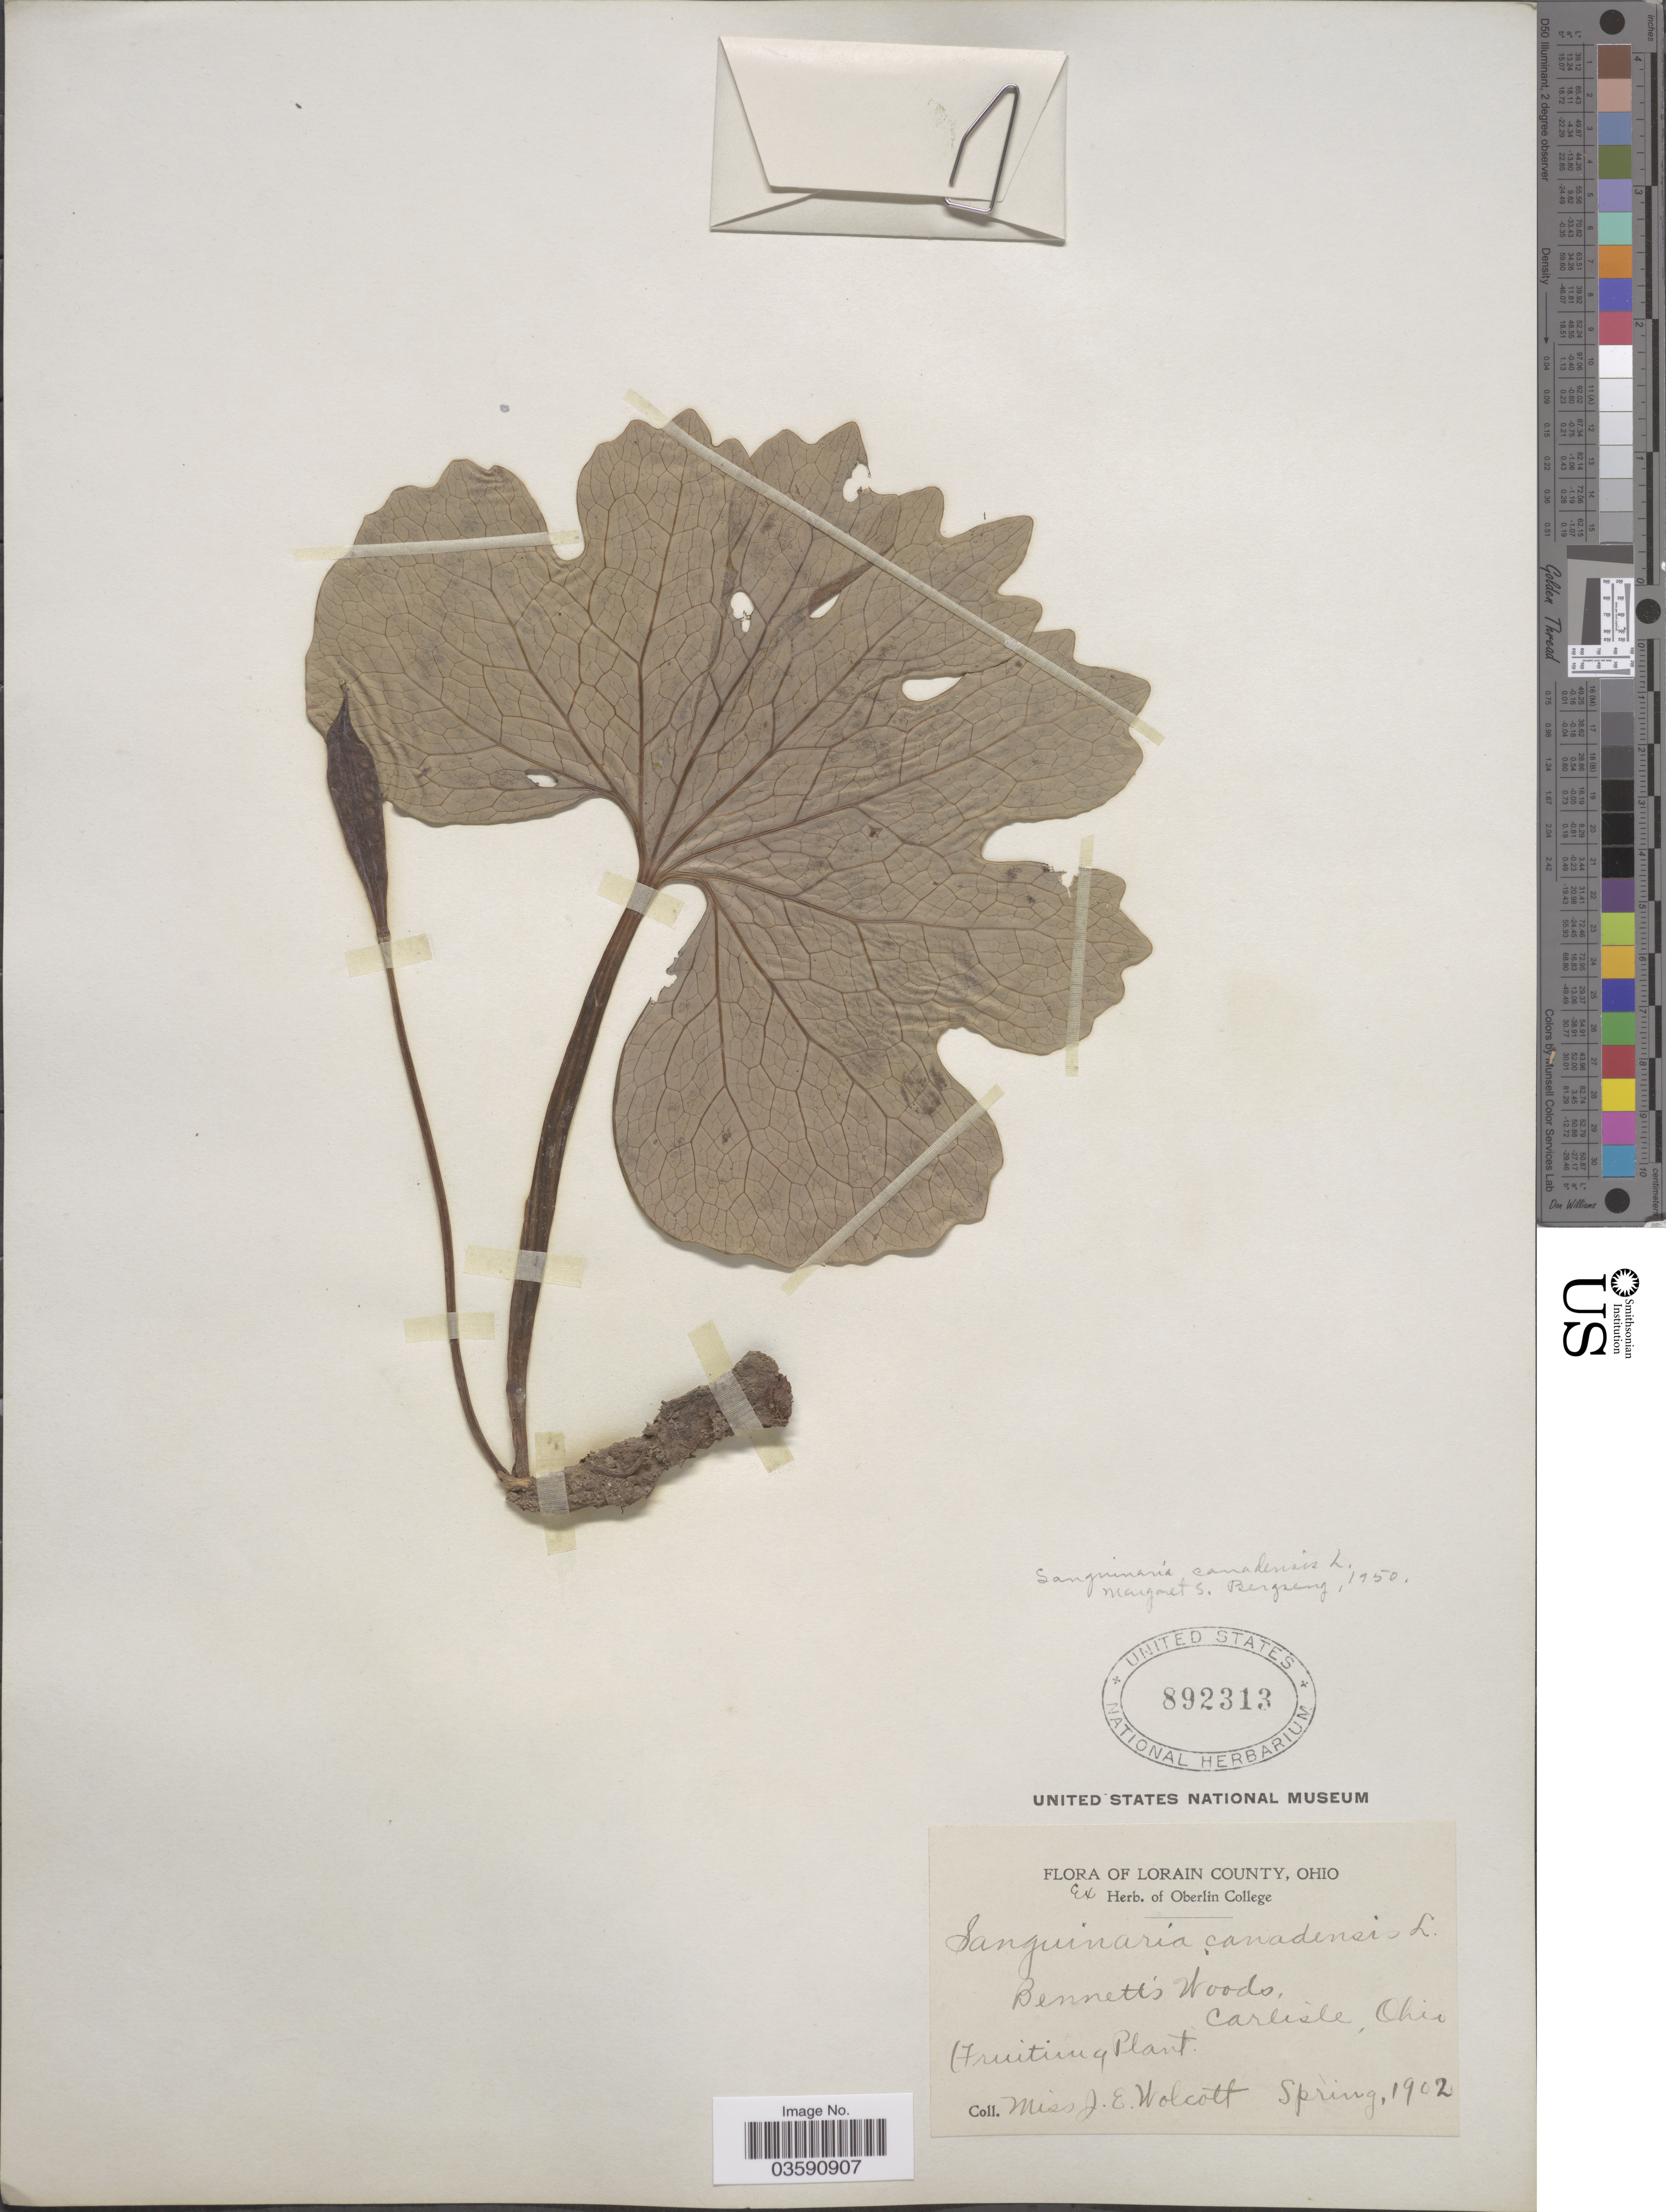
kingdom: Plantae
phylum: Tracheophyta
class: Magnoliopsida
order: Ranunculales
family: Papaveraceae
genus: Sanguinaria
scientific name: Sanguinaria canadensis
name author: L.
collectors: J. Wolcott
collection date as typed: Spring, 1902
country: United States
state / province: Ohio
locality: Lorain County. Bennett's Woods, Carlisle.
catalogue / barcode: US 892313